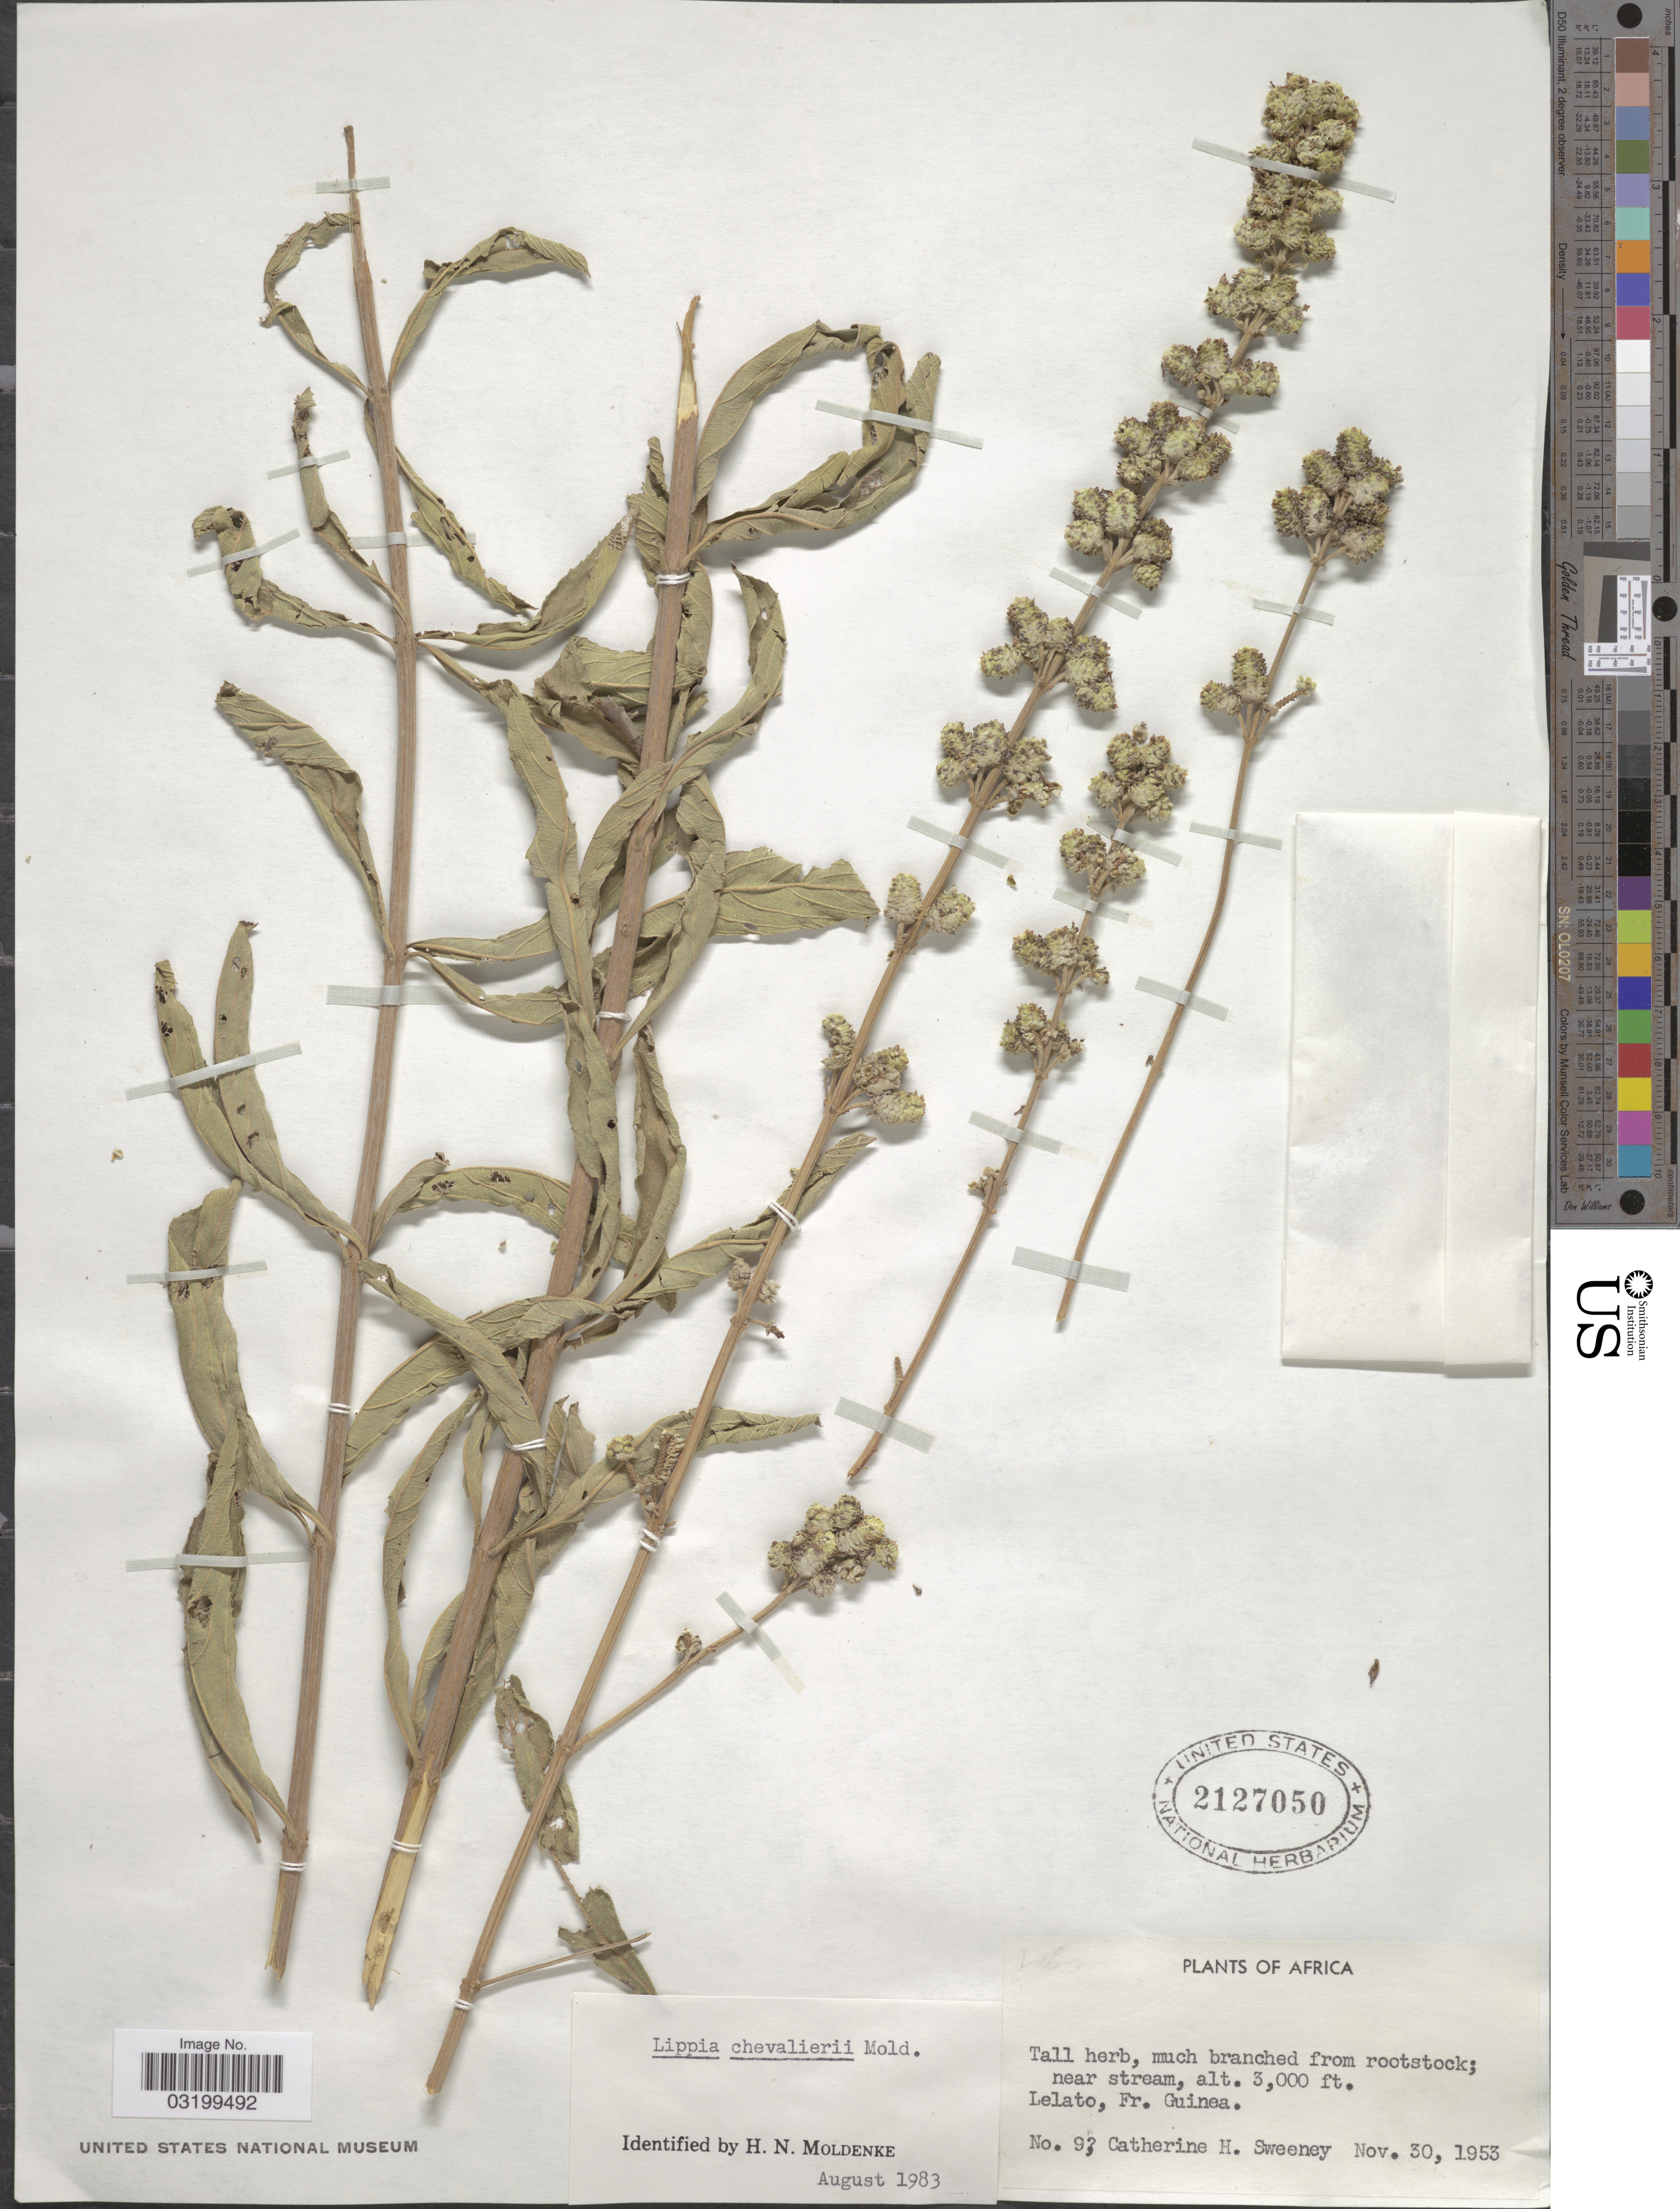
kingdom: Plantae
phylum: Tracheophyta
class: Magnoliopsida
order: Lamiales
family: Verbenaceae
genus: Lippia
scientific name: Lippia chevalieri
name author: Moldenke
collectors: C. Sweeney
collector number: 9?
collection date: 1953-11-30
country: Guinea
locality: Africa. Lelato, Fr. Guinea.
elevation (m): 914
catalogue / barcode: US 2127050